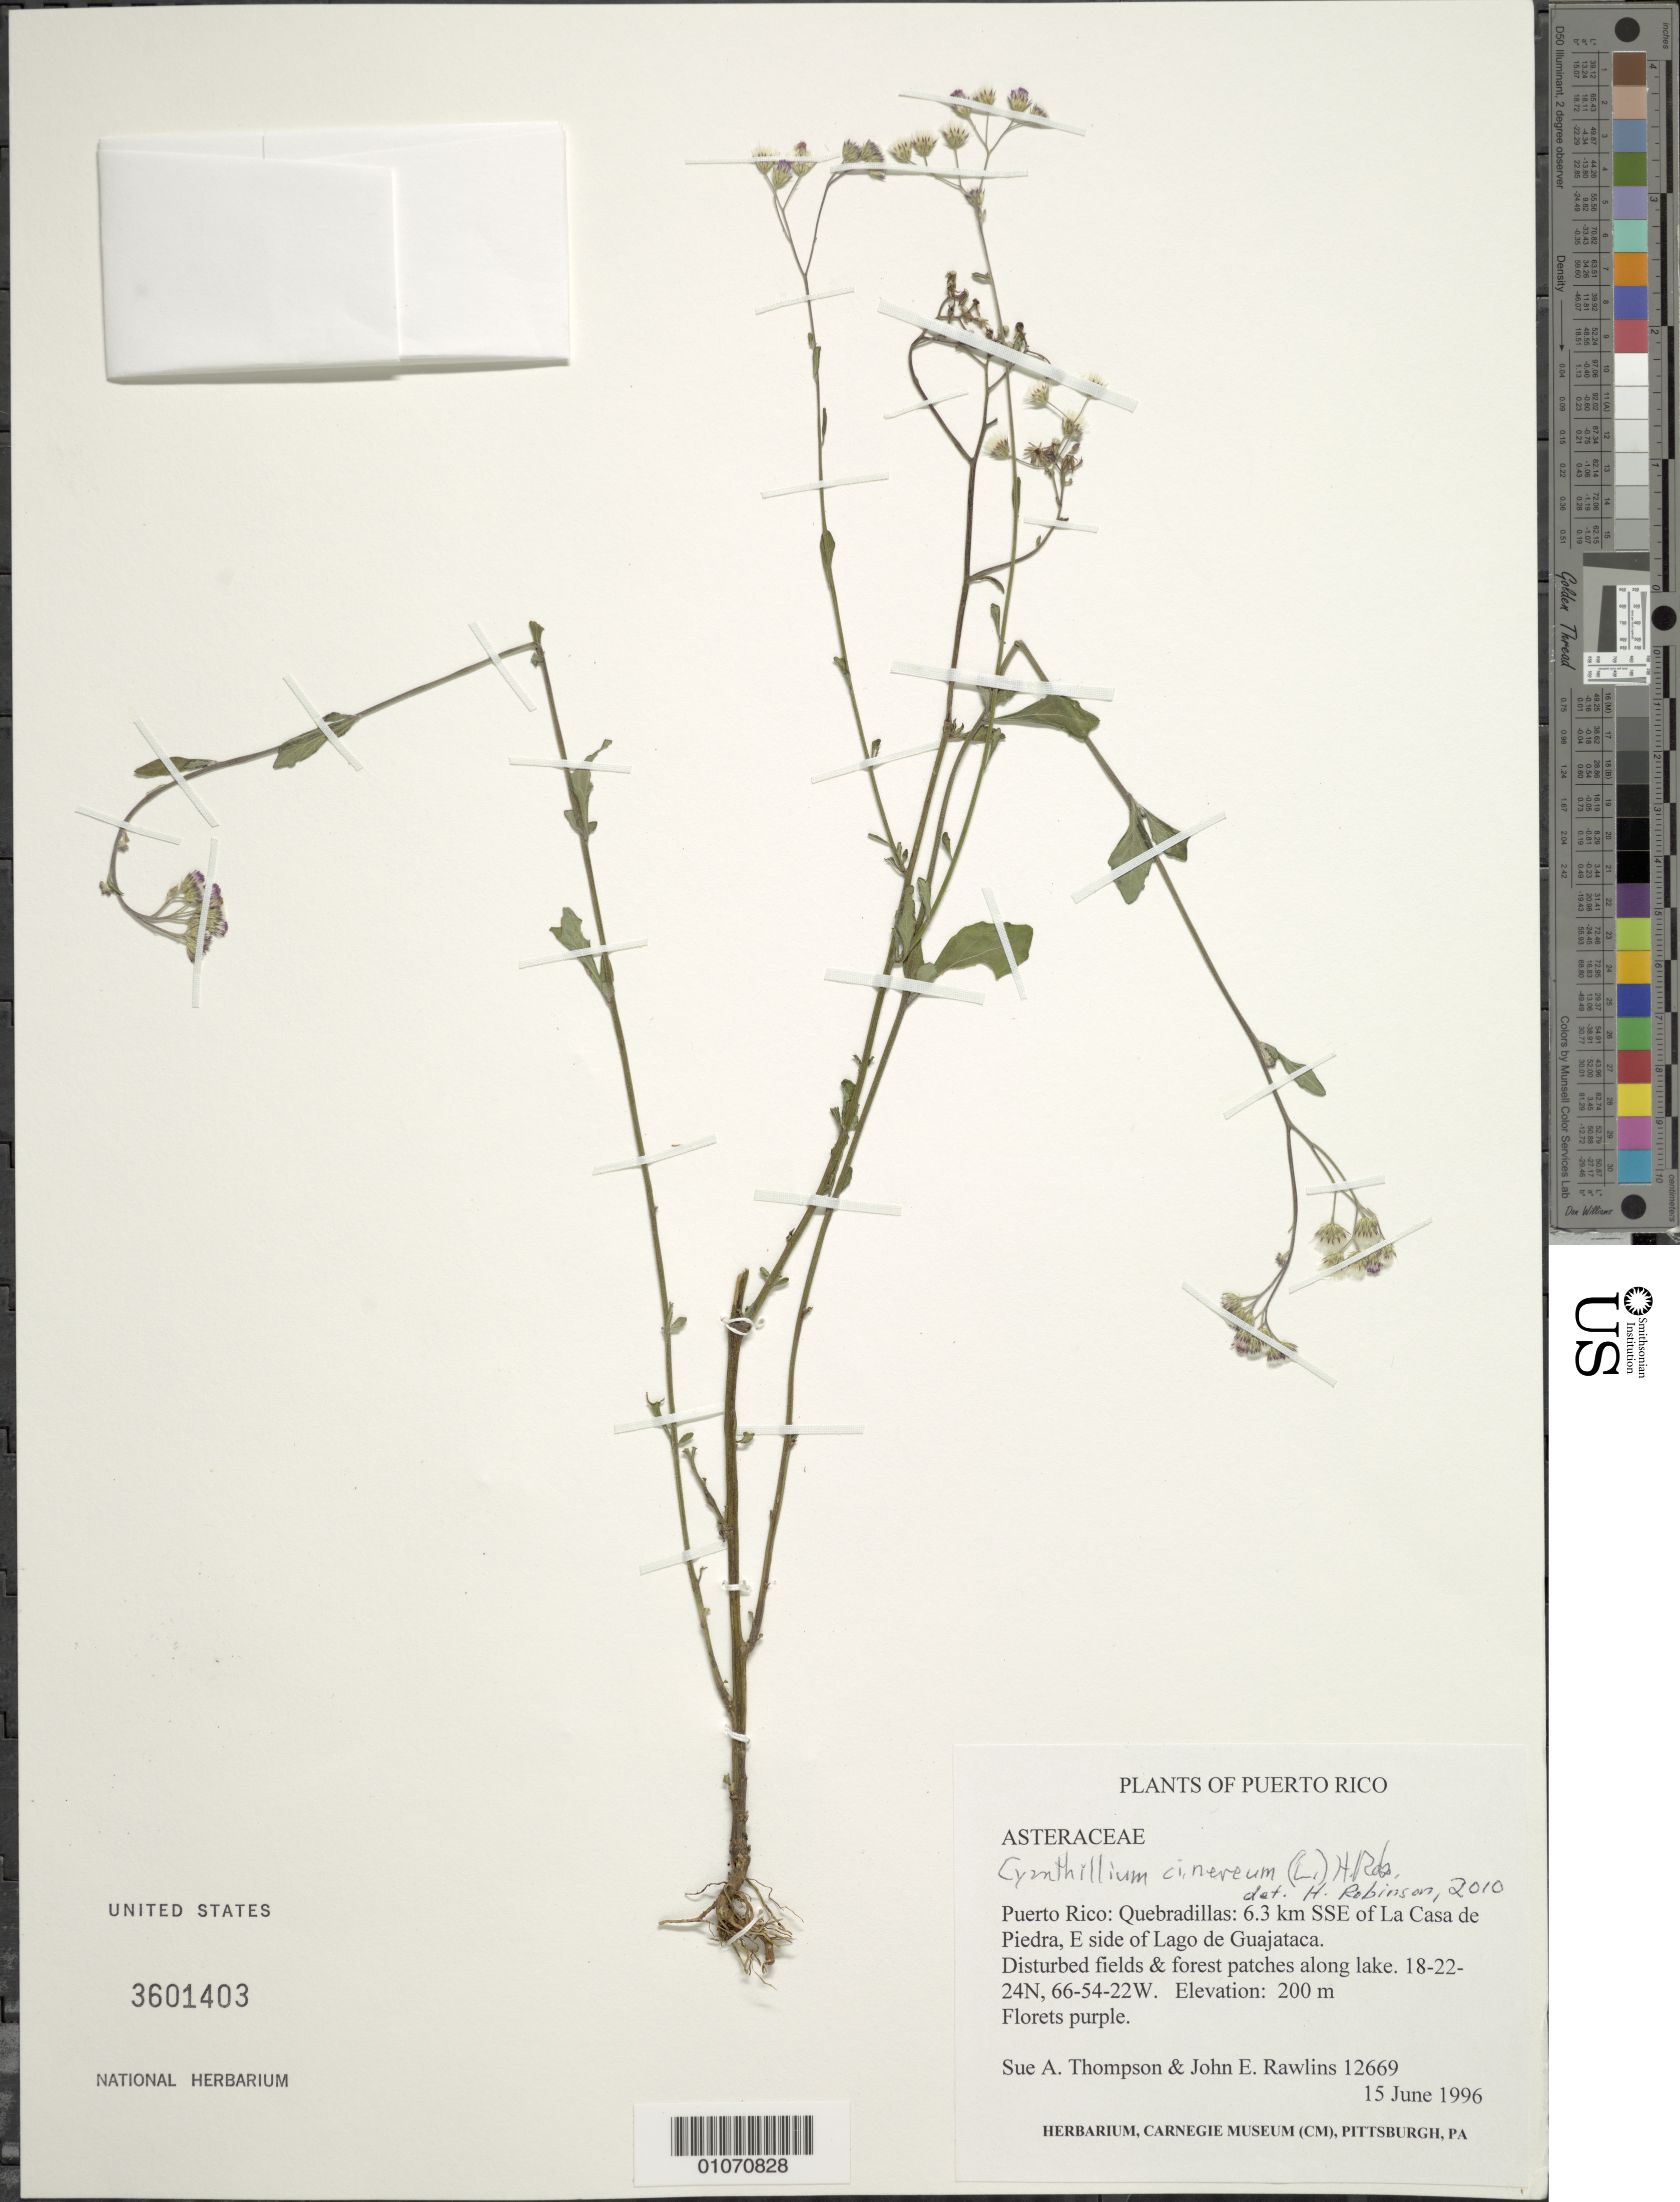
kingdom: Plantae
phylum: Tracheophyta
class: Magnoliopsida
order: Asterales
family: Asteraceae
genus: Cyanthillium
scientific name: Cyanthillium cinereum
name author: (L.) H. Rob.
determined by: Robinson, Harold E., (US)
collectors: S. A. Thompson & J. Rawlins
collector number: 12669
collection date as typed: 15 Jun 1996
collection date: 1996-06-15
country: Puerto Rico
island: Puerto Rico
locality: Quebradillas; 6.3 km SSE of La Casa de Piedra, E side of Lago de Guajataca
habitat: Disturbed fields and forest patches along lake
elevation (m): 200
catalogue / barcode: US 3601403